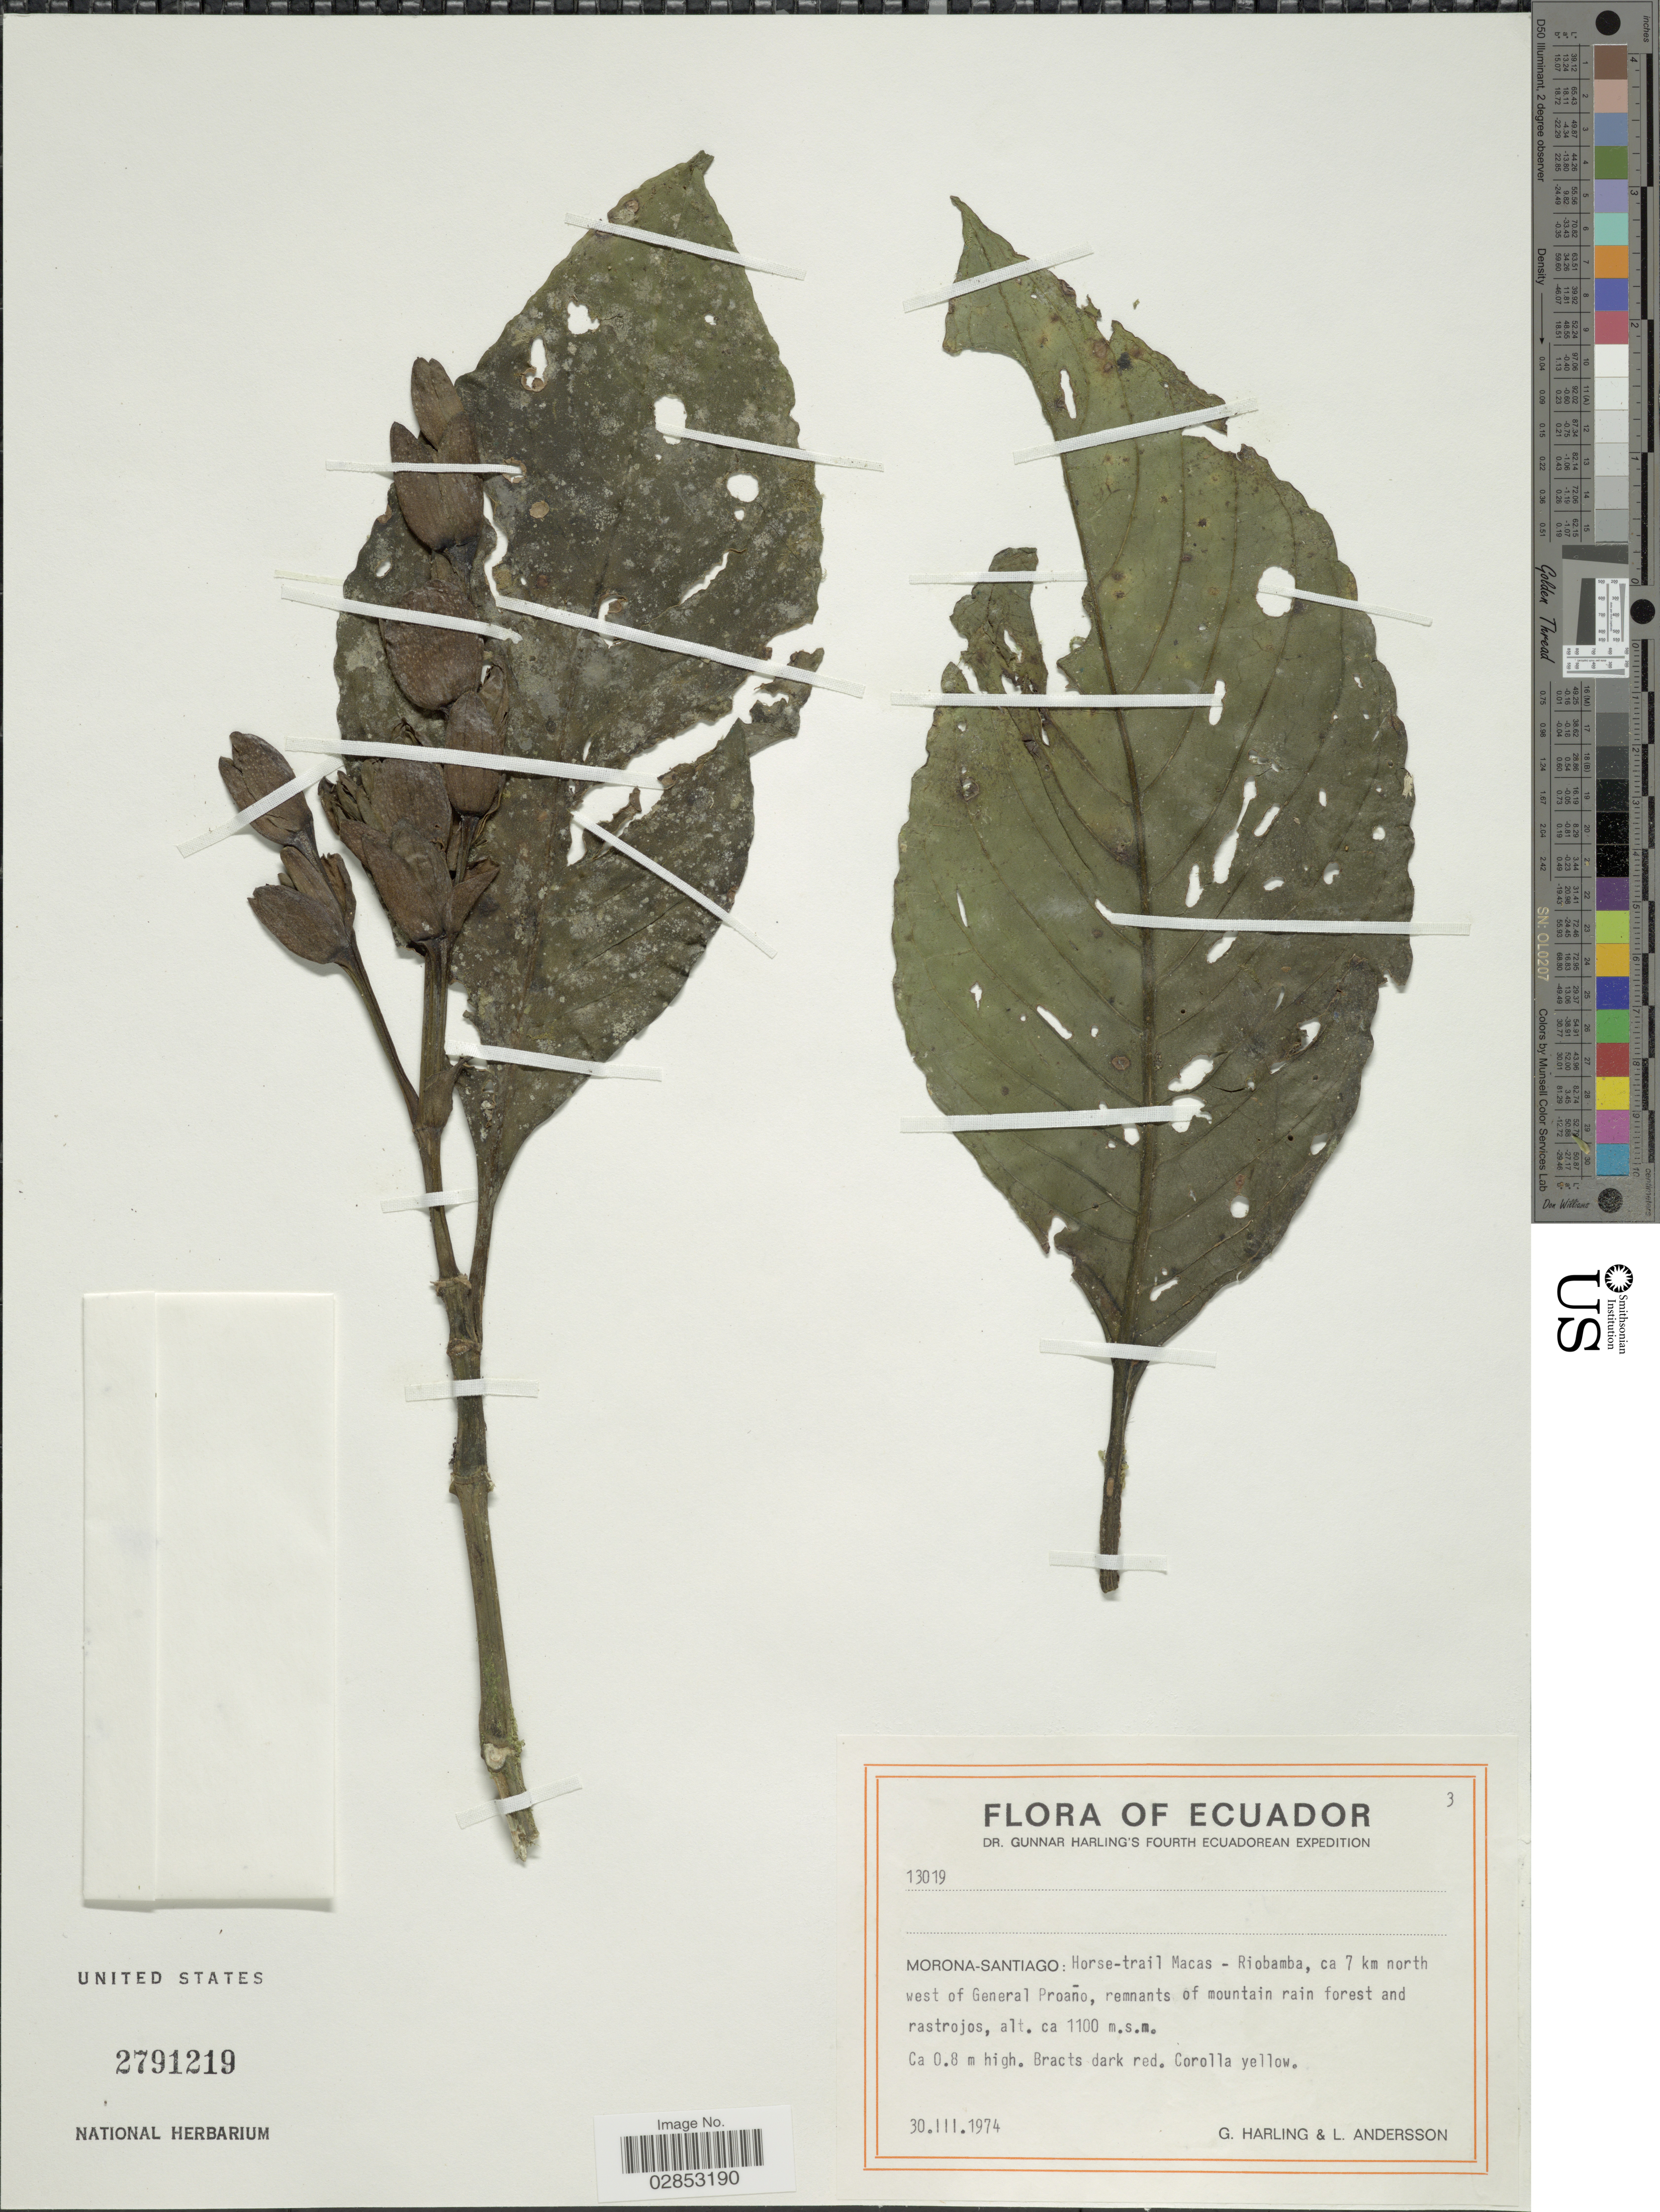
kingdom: Plantae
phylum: Tracheophyta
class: Magnoliopsida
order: Lamiales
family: Acanthaceae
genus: Sanchezia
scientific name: Sanchezia oblonga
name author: Ruiz & Pav.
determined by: Azevedo, Igor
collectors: G. Harling & L. Andersson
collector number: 13019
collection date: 1974-03-30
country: Ecuador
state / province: Morona-Santiago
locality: Horse-trail Macas - Riobamba, ca 7 km north west of General Proaño, remnants of mountain rain forest and rastrojos.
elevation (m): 1100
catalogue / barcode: US 2791219